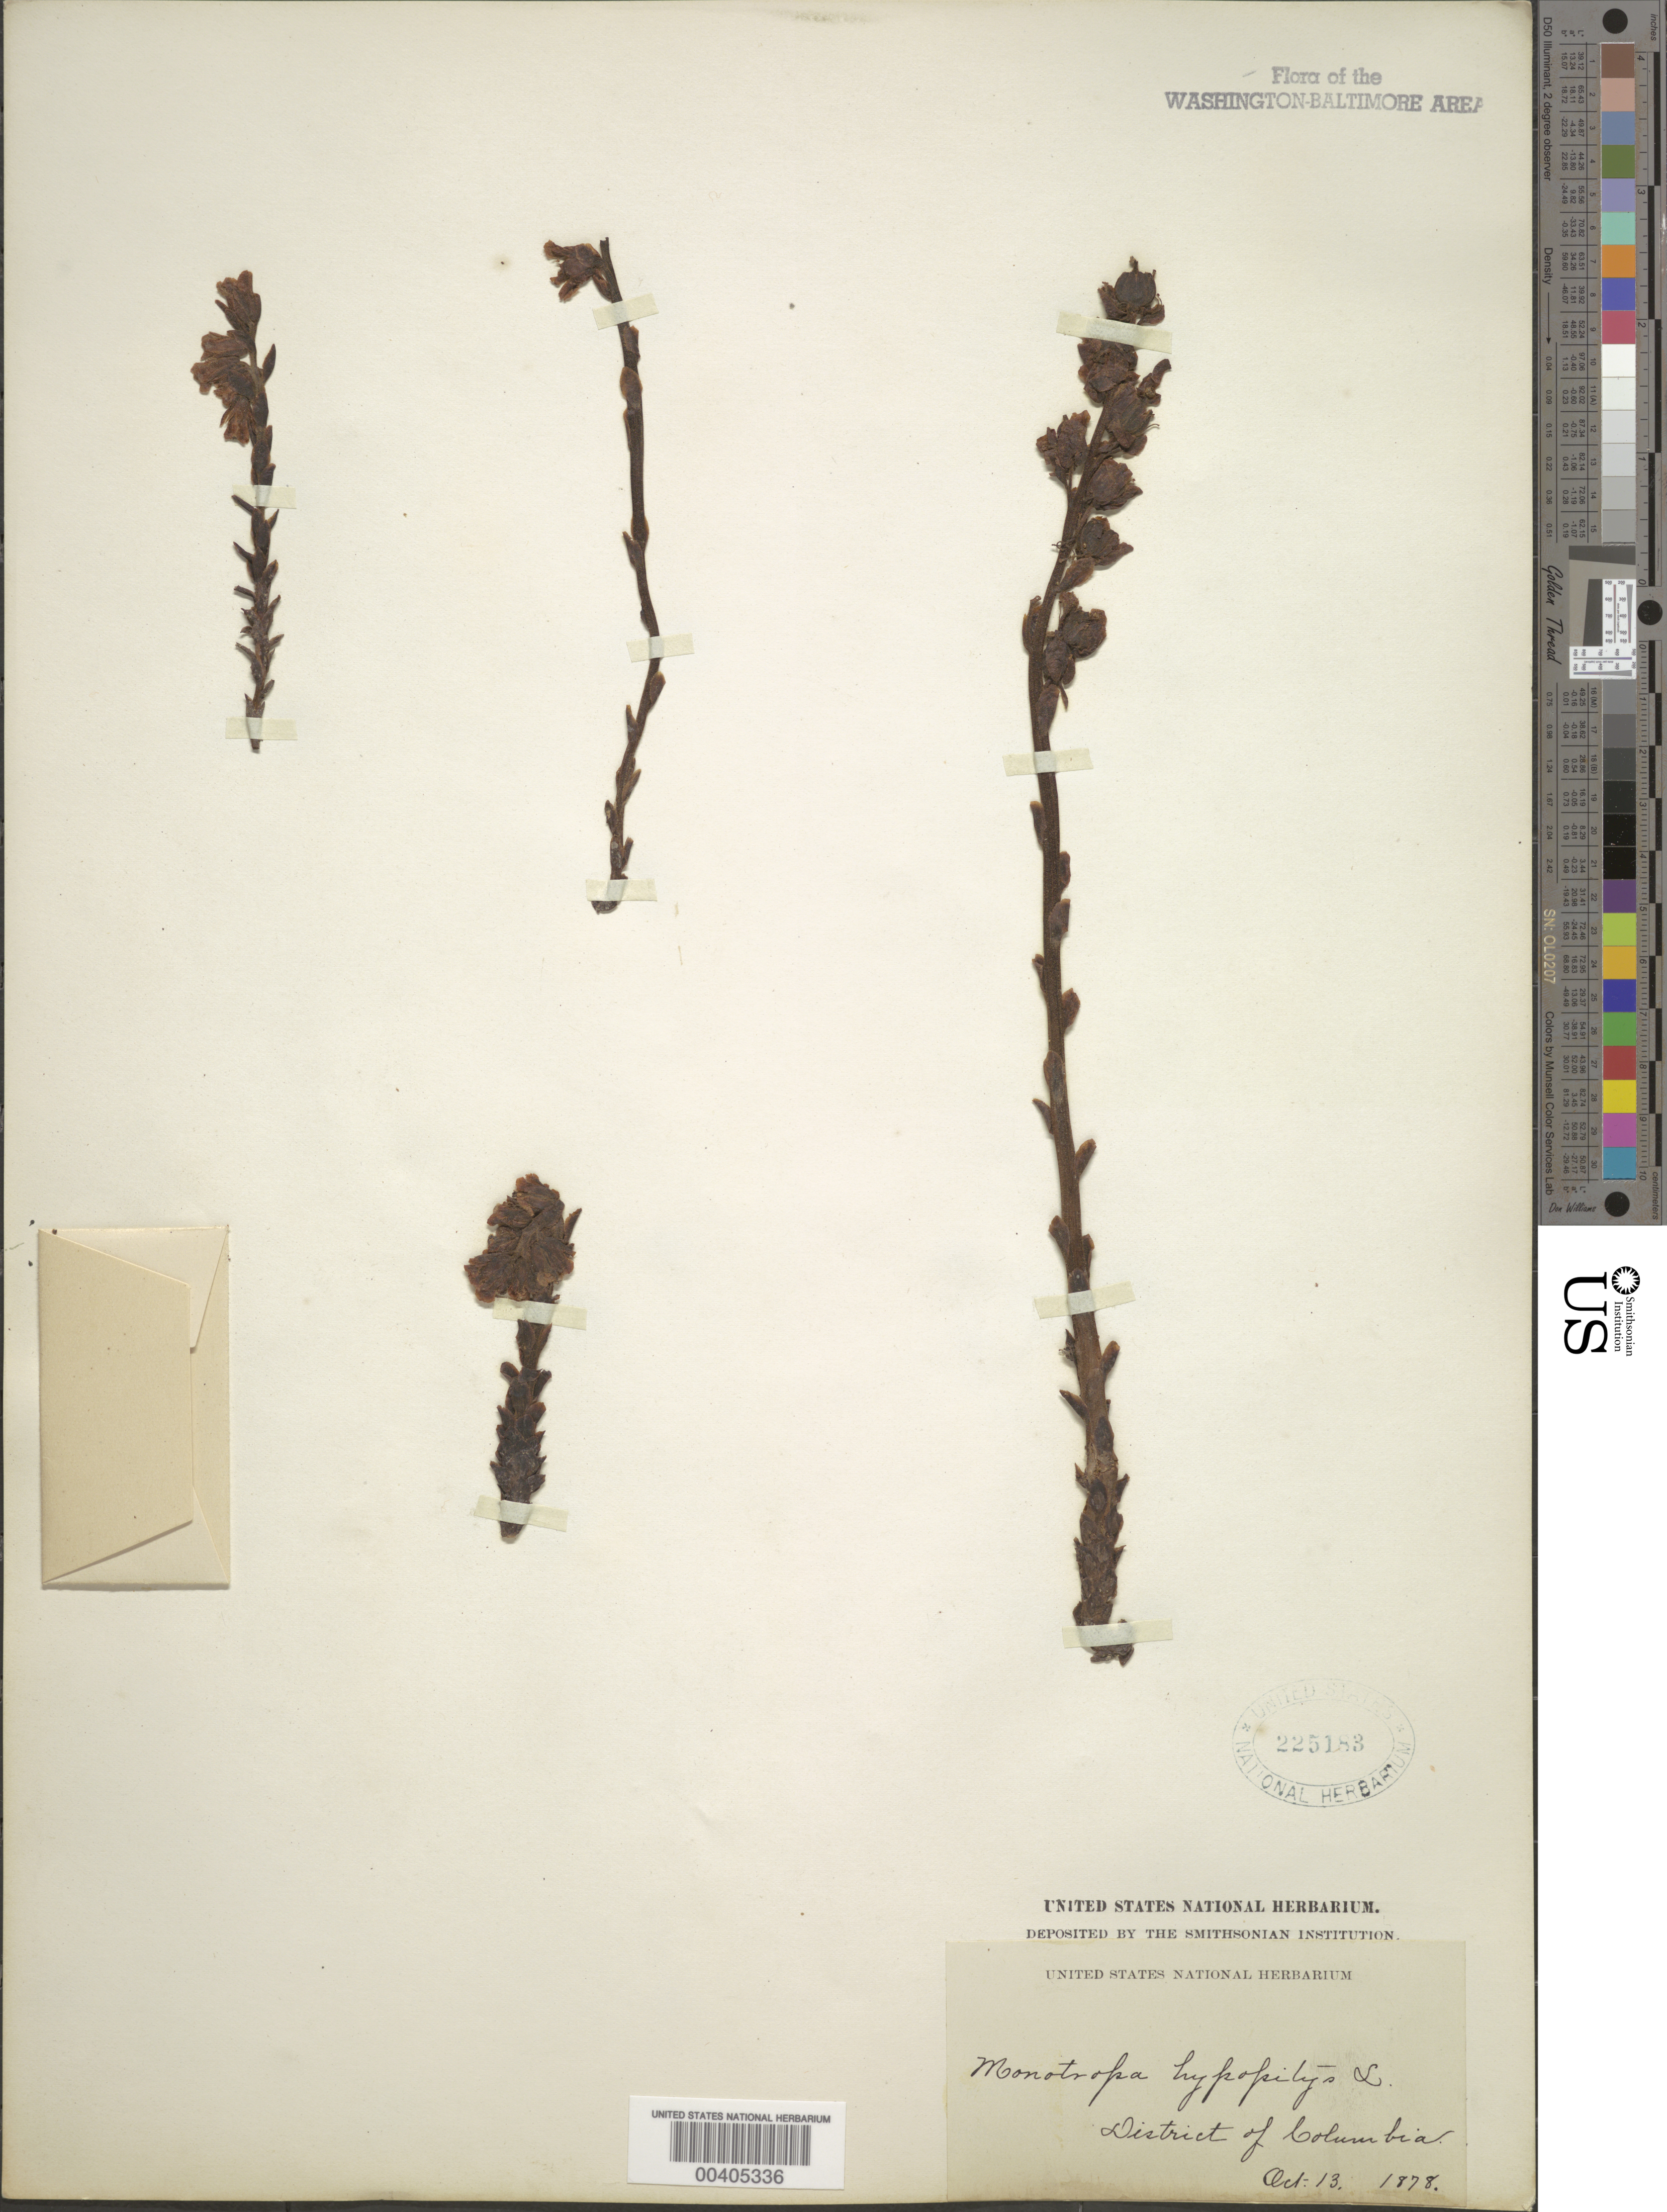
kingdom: Plantae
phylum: Tracheophyta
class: Magnoliopsida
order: Ericales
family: Ericaceae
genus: Hypopitys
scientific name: Hypopitys monotropa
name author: Crantz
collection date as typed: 13 Oct 1878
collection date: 1878-10-13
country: United States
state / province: District of Columbia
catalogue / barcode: US 225183